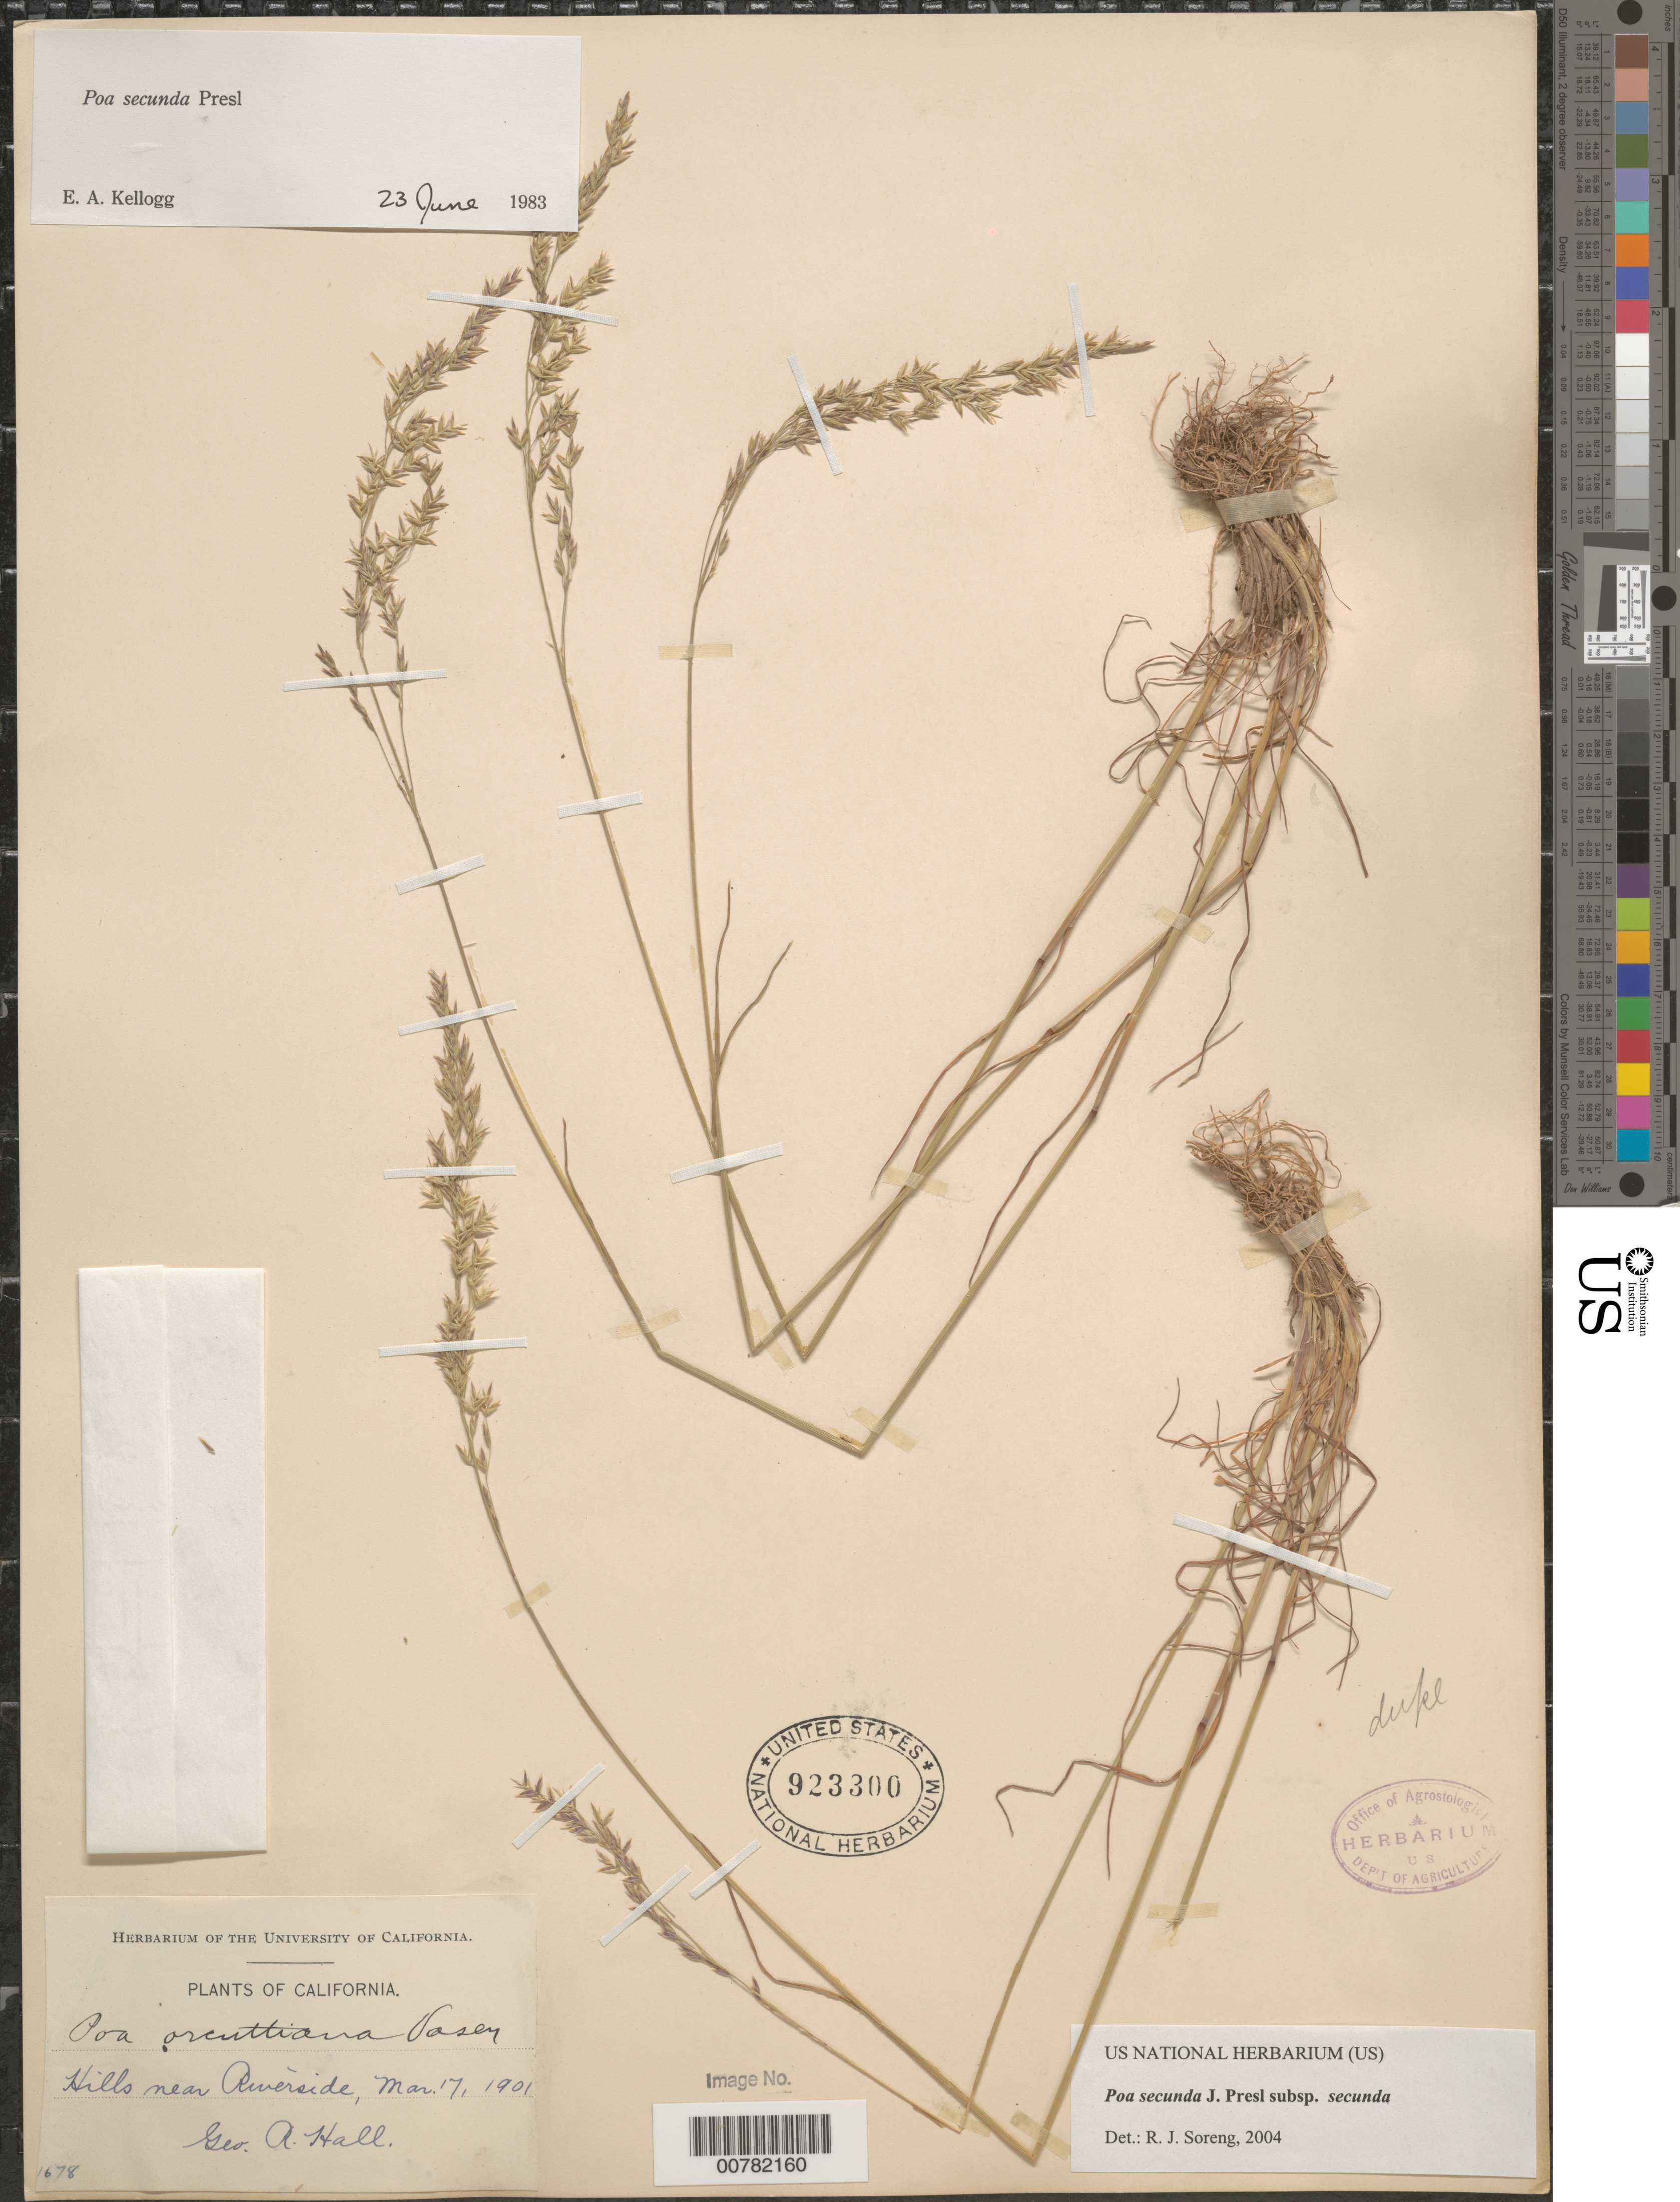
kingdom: Plantae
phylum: Tracheophyta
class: Liliopsida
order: Poales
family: Poaceae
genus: Poa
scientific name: Poa secunda subsp. secunda var. secunda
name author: J. Presl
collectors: G. Hall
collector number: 1678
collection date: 1901-03-17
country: United States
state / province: California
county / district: Riverside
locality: Hills near Riverside.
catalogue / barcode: US 923300